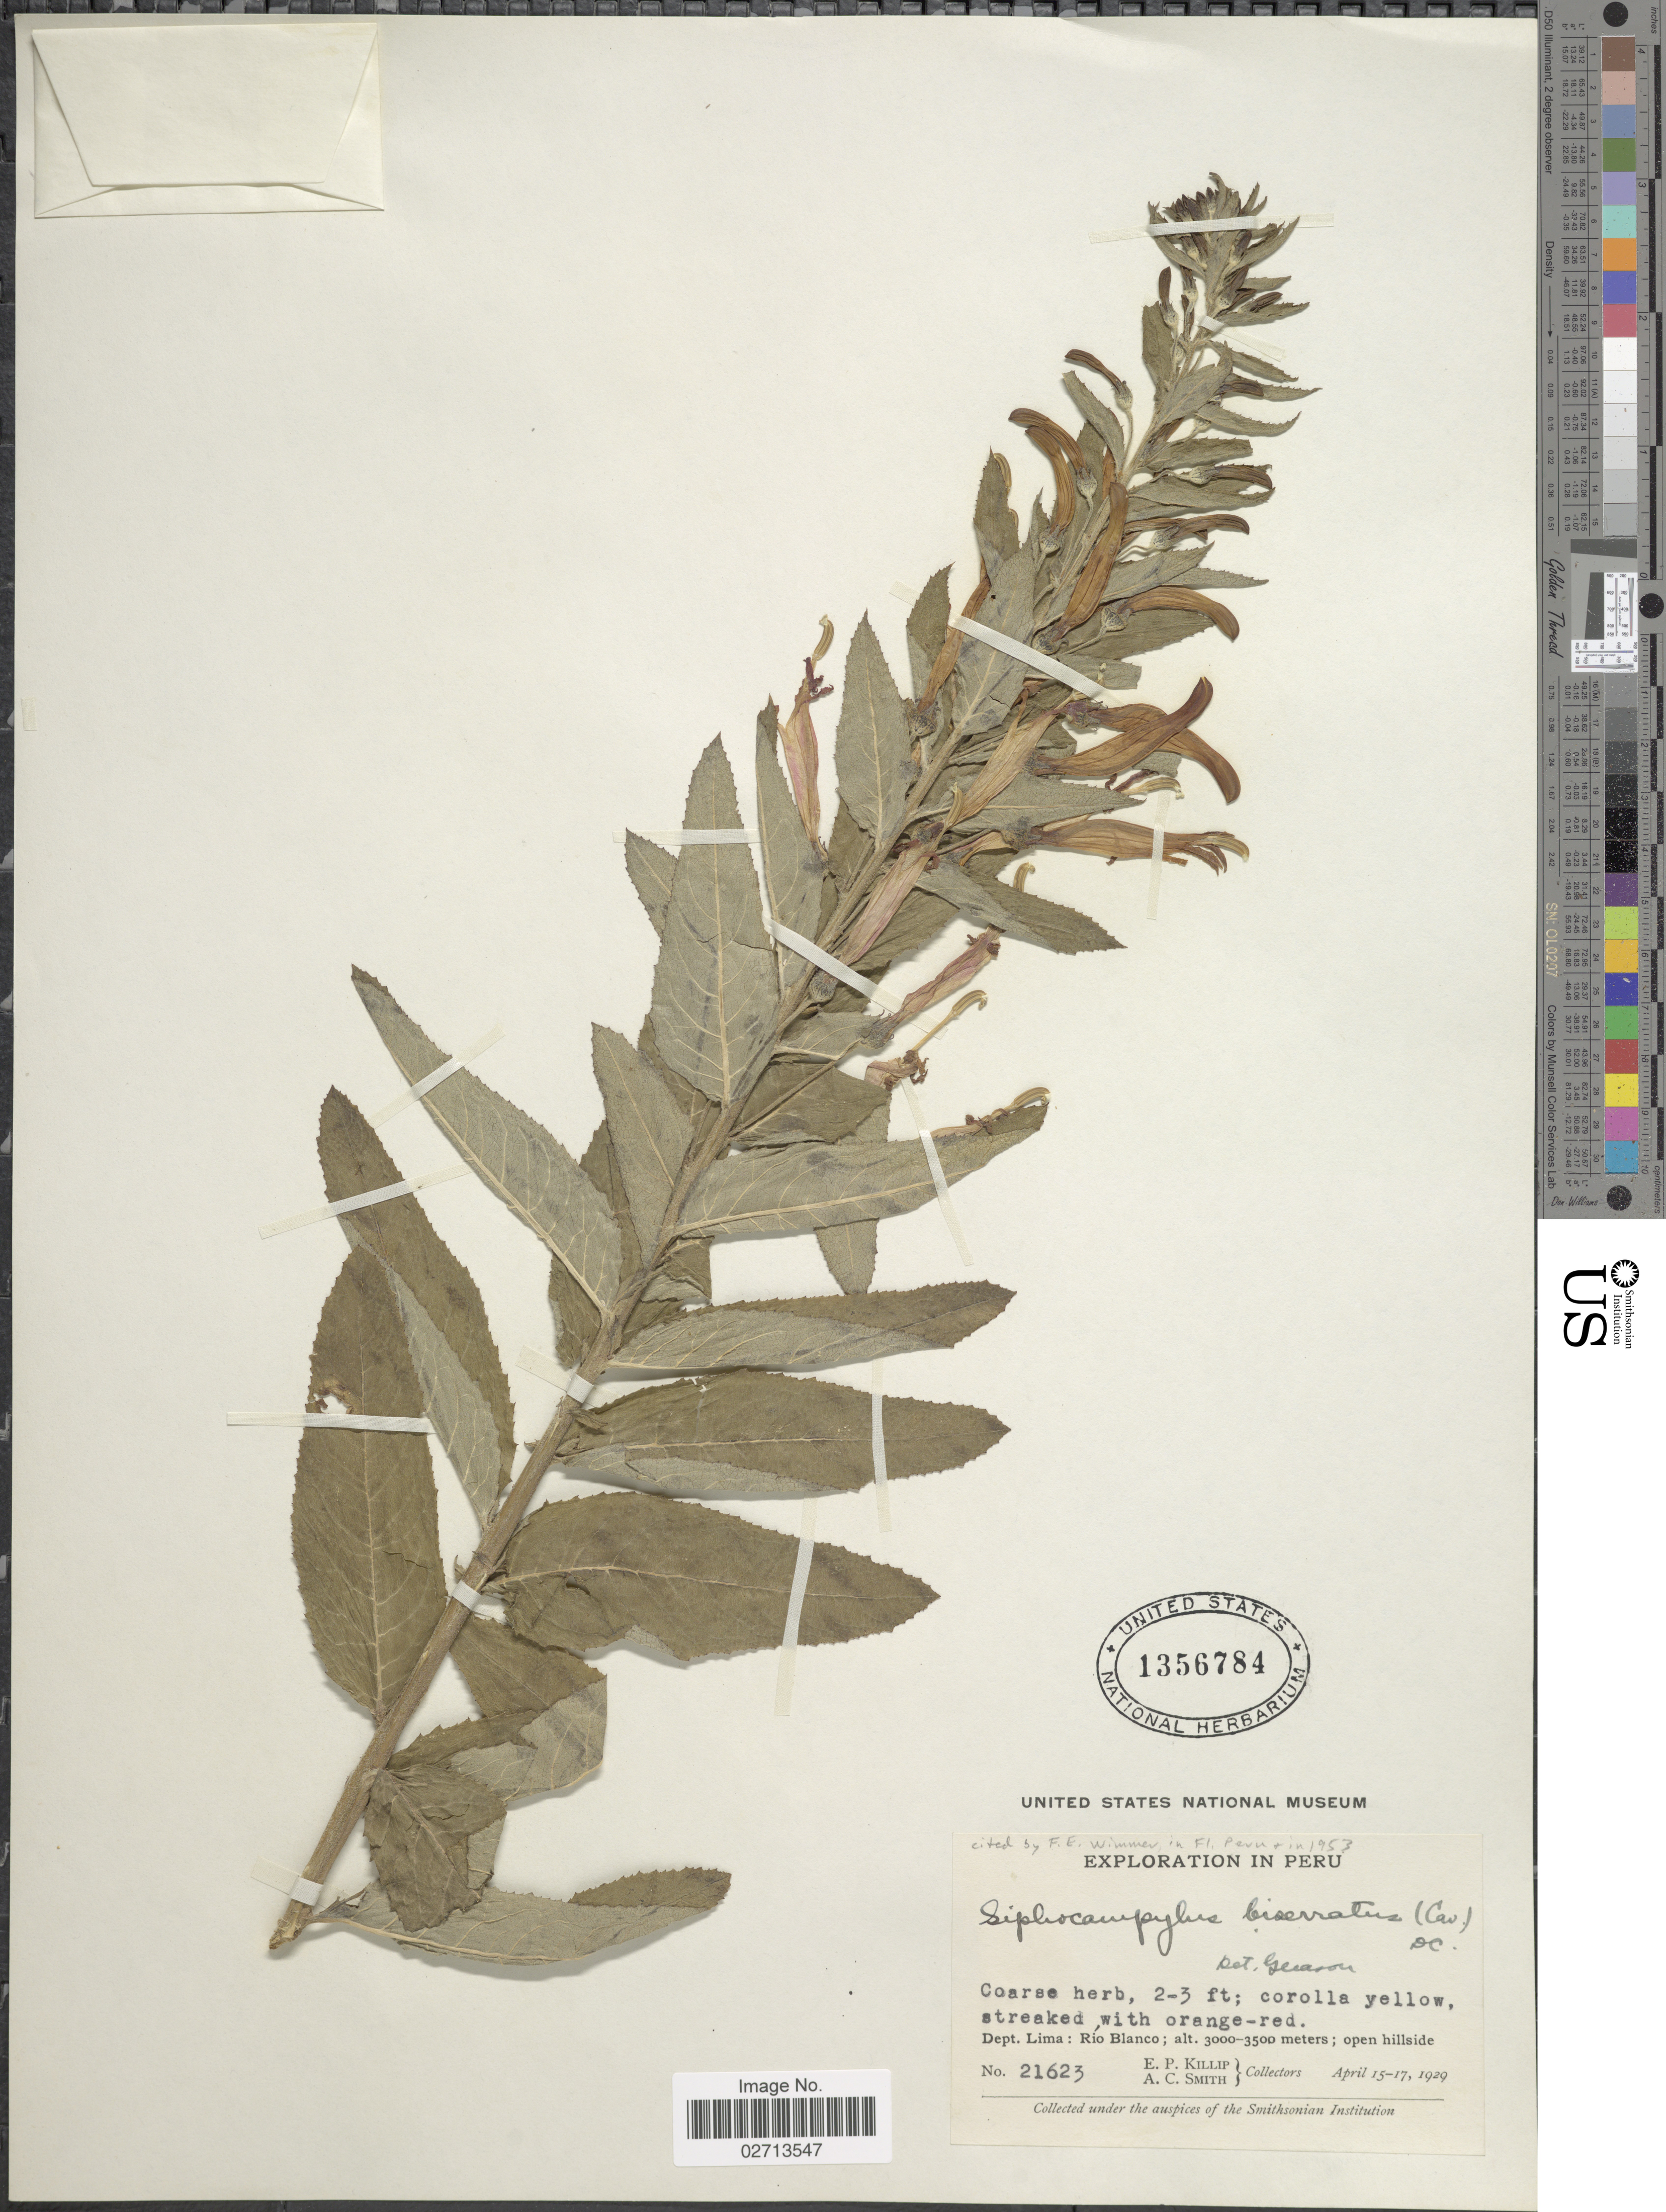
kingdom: Plantae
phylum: Tracheophyta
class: Magnoliopsida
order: Asterales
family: Campanulaceae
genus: Siphocampylus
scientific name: Siphocampylus biserratus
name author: (Cav.) A. DC.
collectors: E. P. Killip & A. C. Smith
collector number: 21623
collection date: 1929-04-15/1929-04-17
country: Peru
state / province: Lima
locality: Rio Blanco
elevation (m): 3000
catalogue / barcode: US 1356784